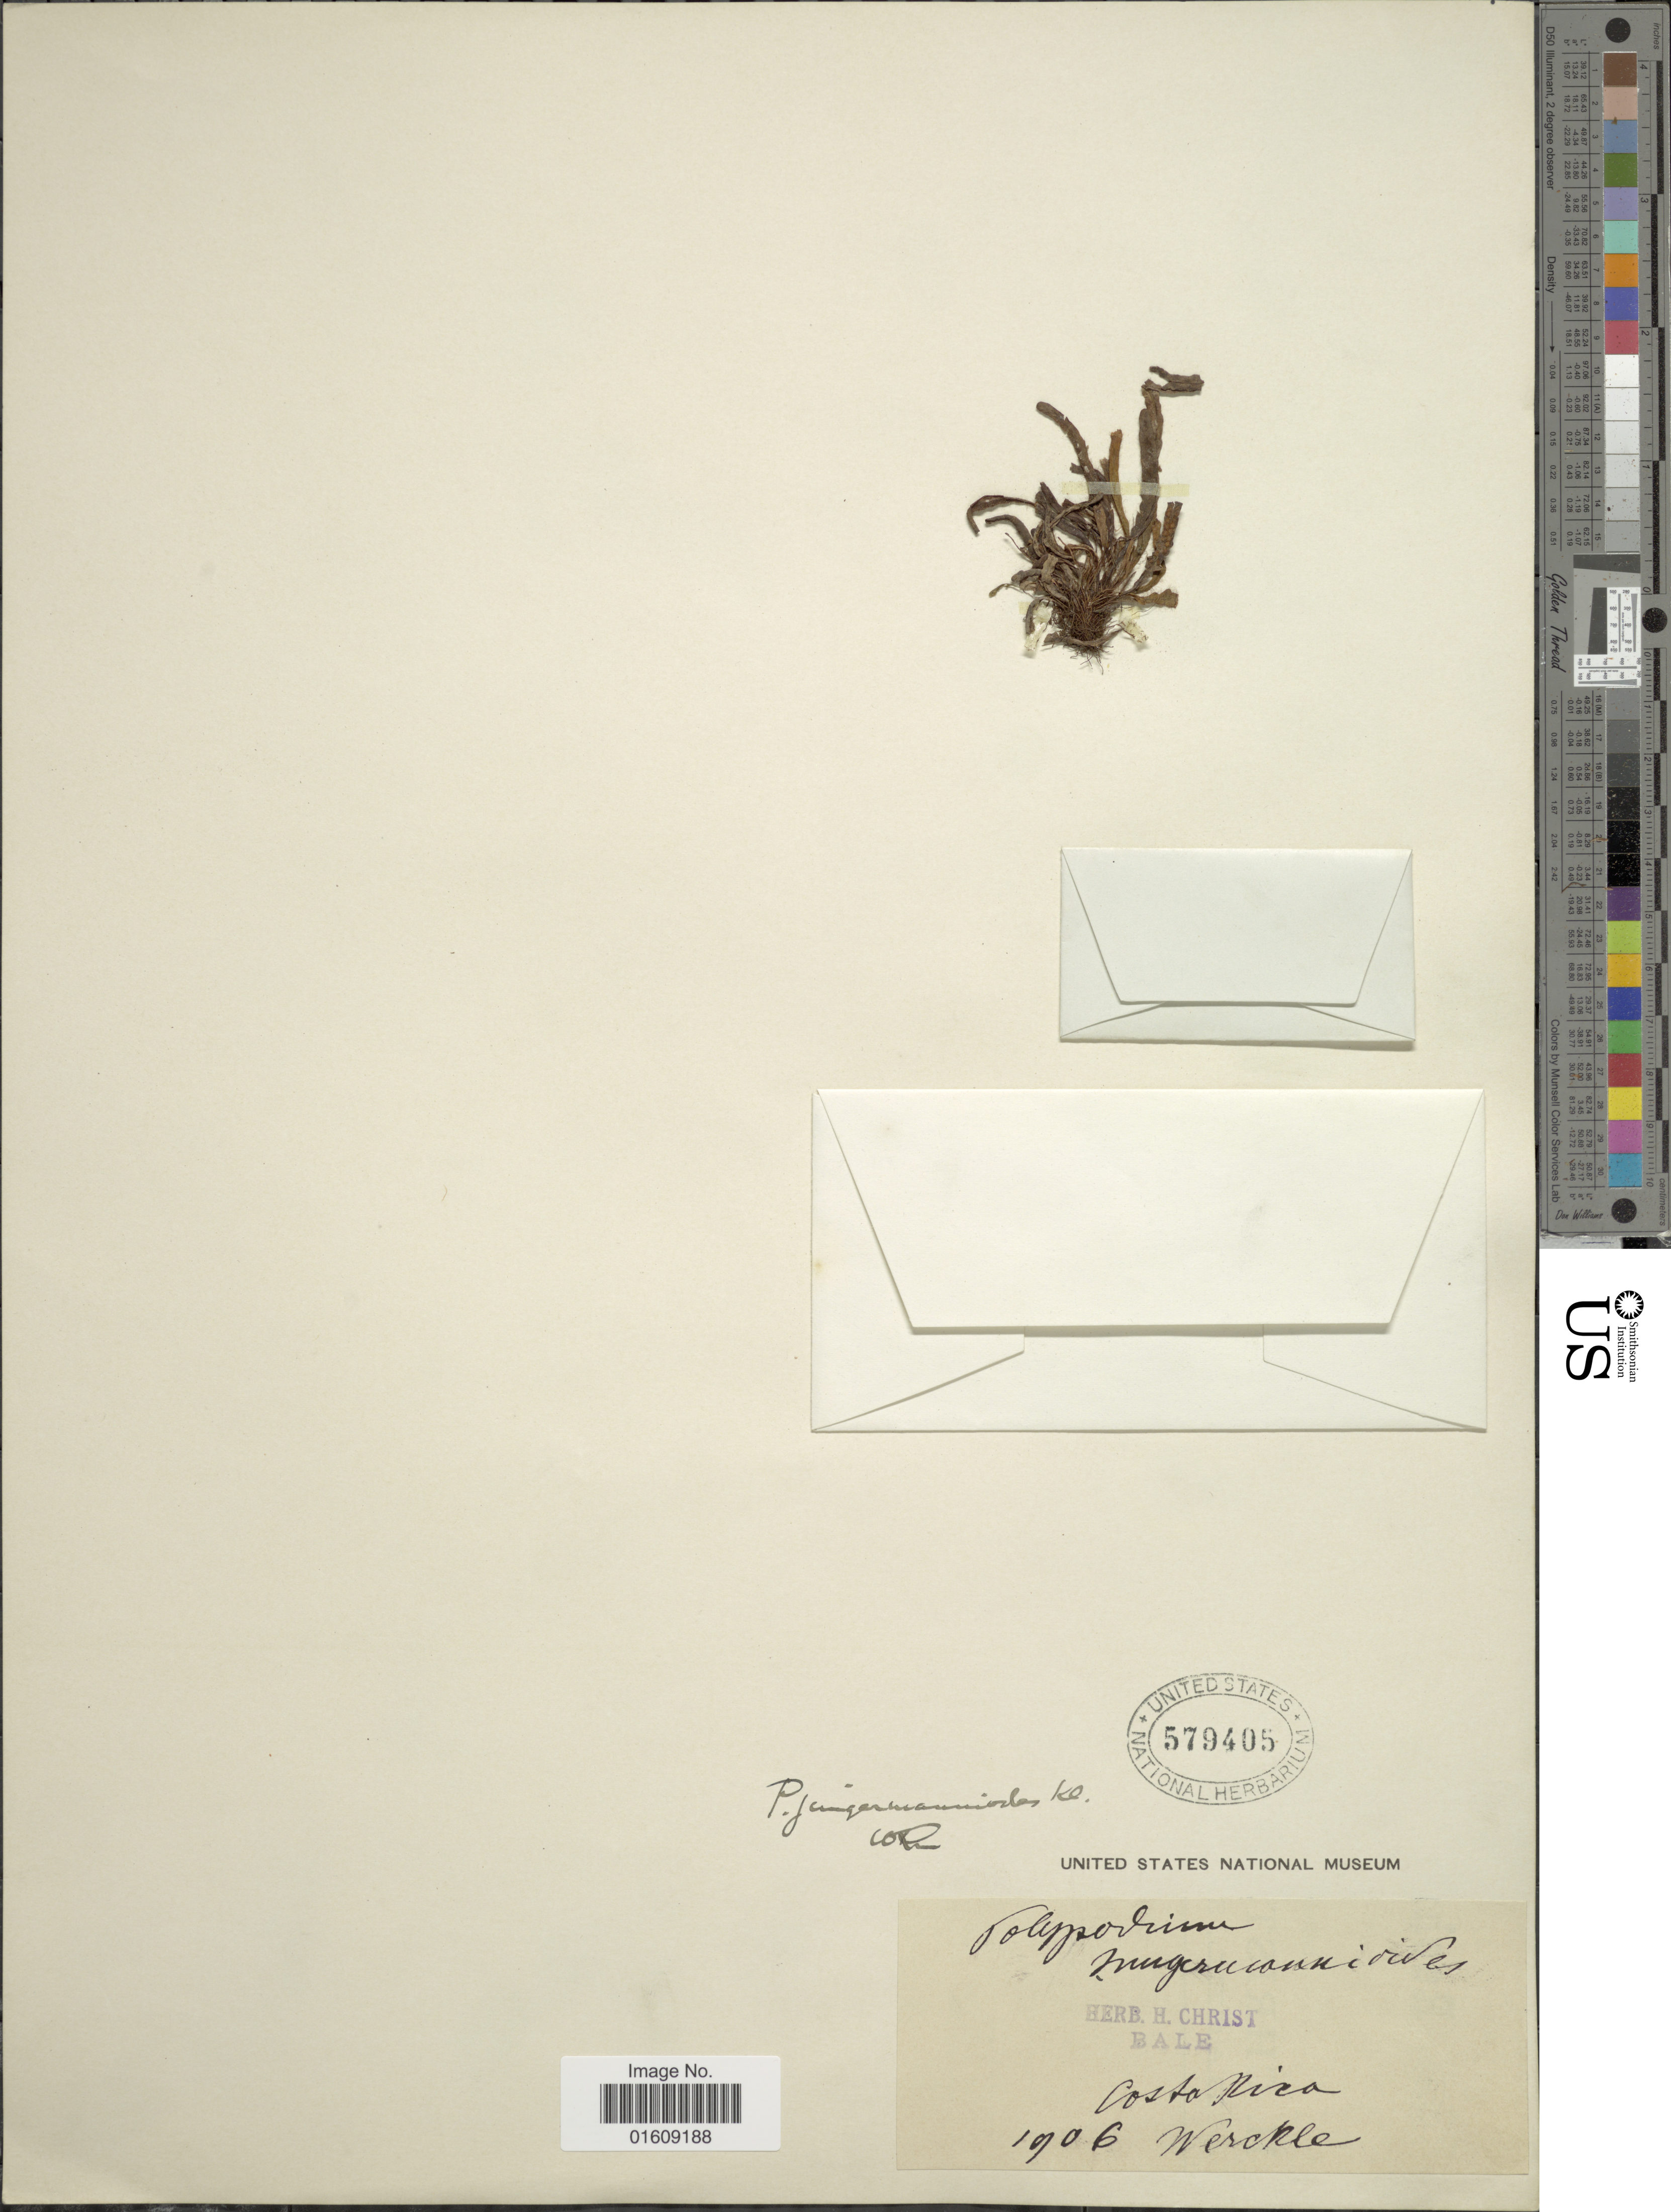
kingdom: Plantae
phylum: Tracheophyta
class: Polypodiopsida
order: Polypodiales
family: Polypodiaceae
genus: Ceradenia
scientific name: Ceradenia jungermannioides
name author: (Klotzsch) L.E. Bishop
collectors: C. C Wercklé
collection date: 1906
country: Costa Rica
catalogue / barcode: US 579405